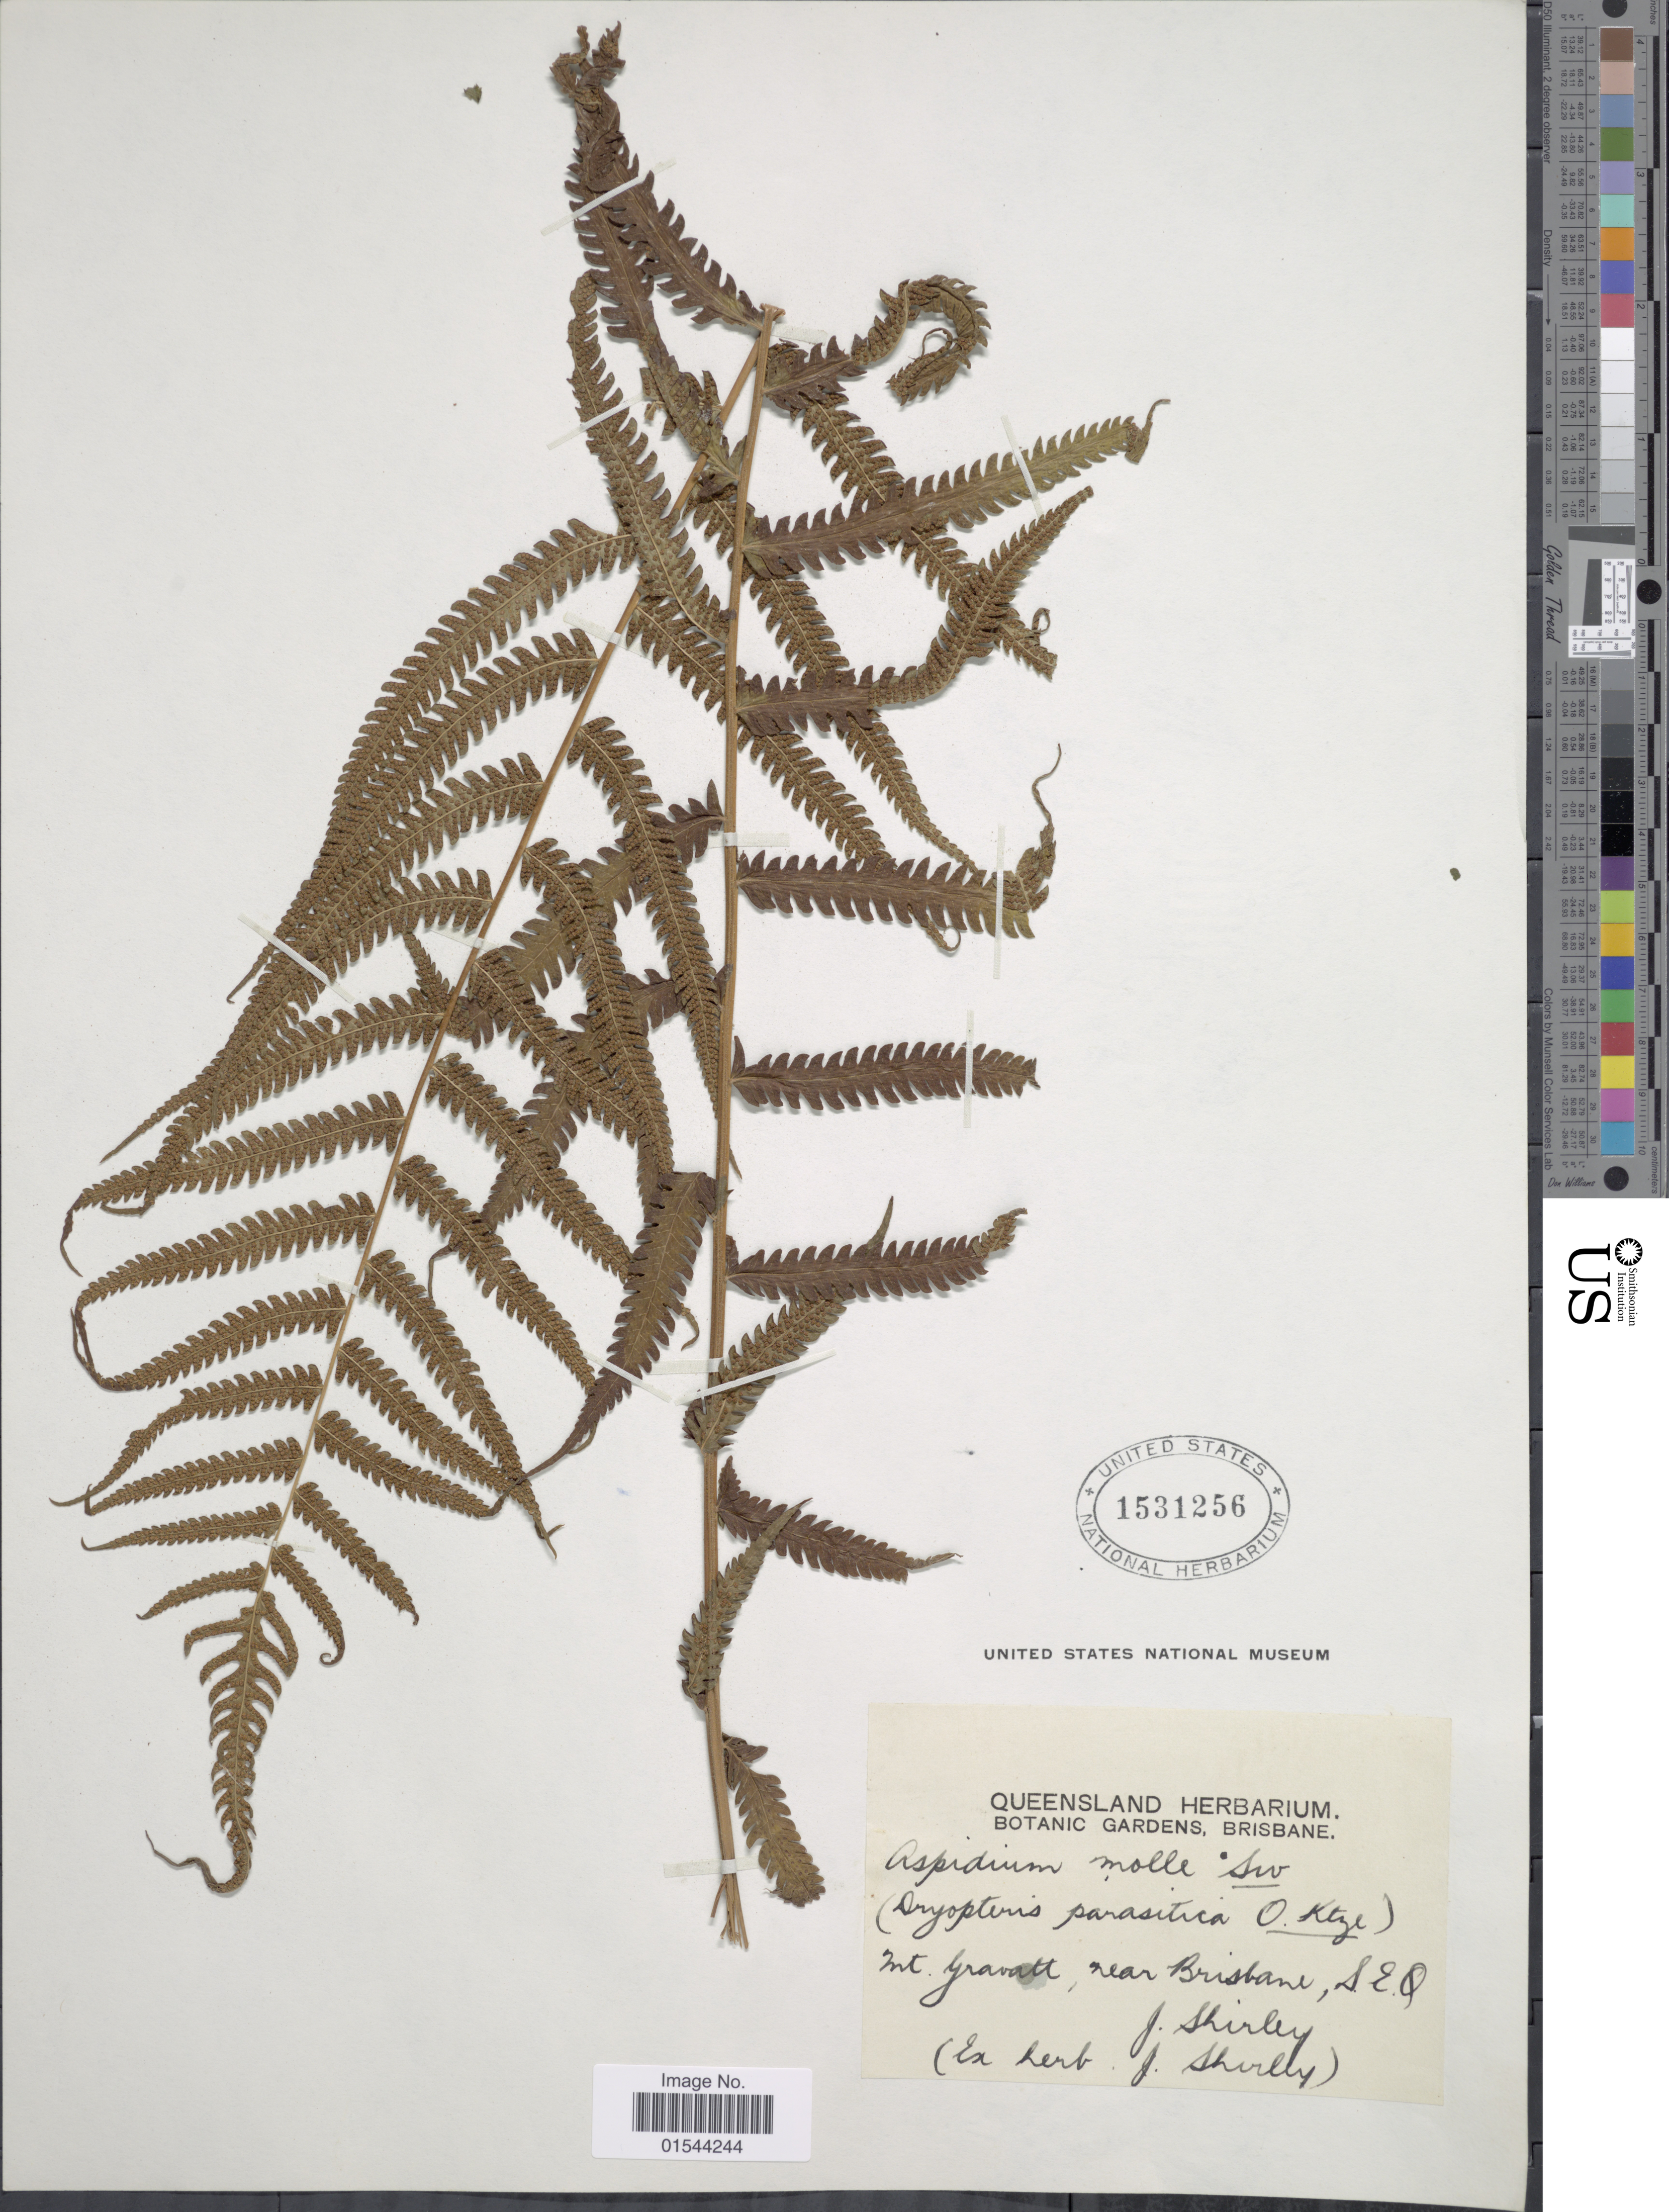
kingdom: Plantae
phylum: Tracheophyta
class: Polypodiopsida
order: Polypodiales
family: Thelypteridaceae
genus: Christella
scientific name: Christella parasitica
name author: (L.) H. Lév.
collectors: J. Shirley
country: Australia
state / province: Queensland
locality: Mt Gravatt, near Brisbane, S.E.Q.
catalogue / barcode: US 1531256